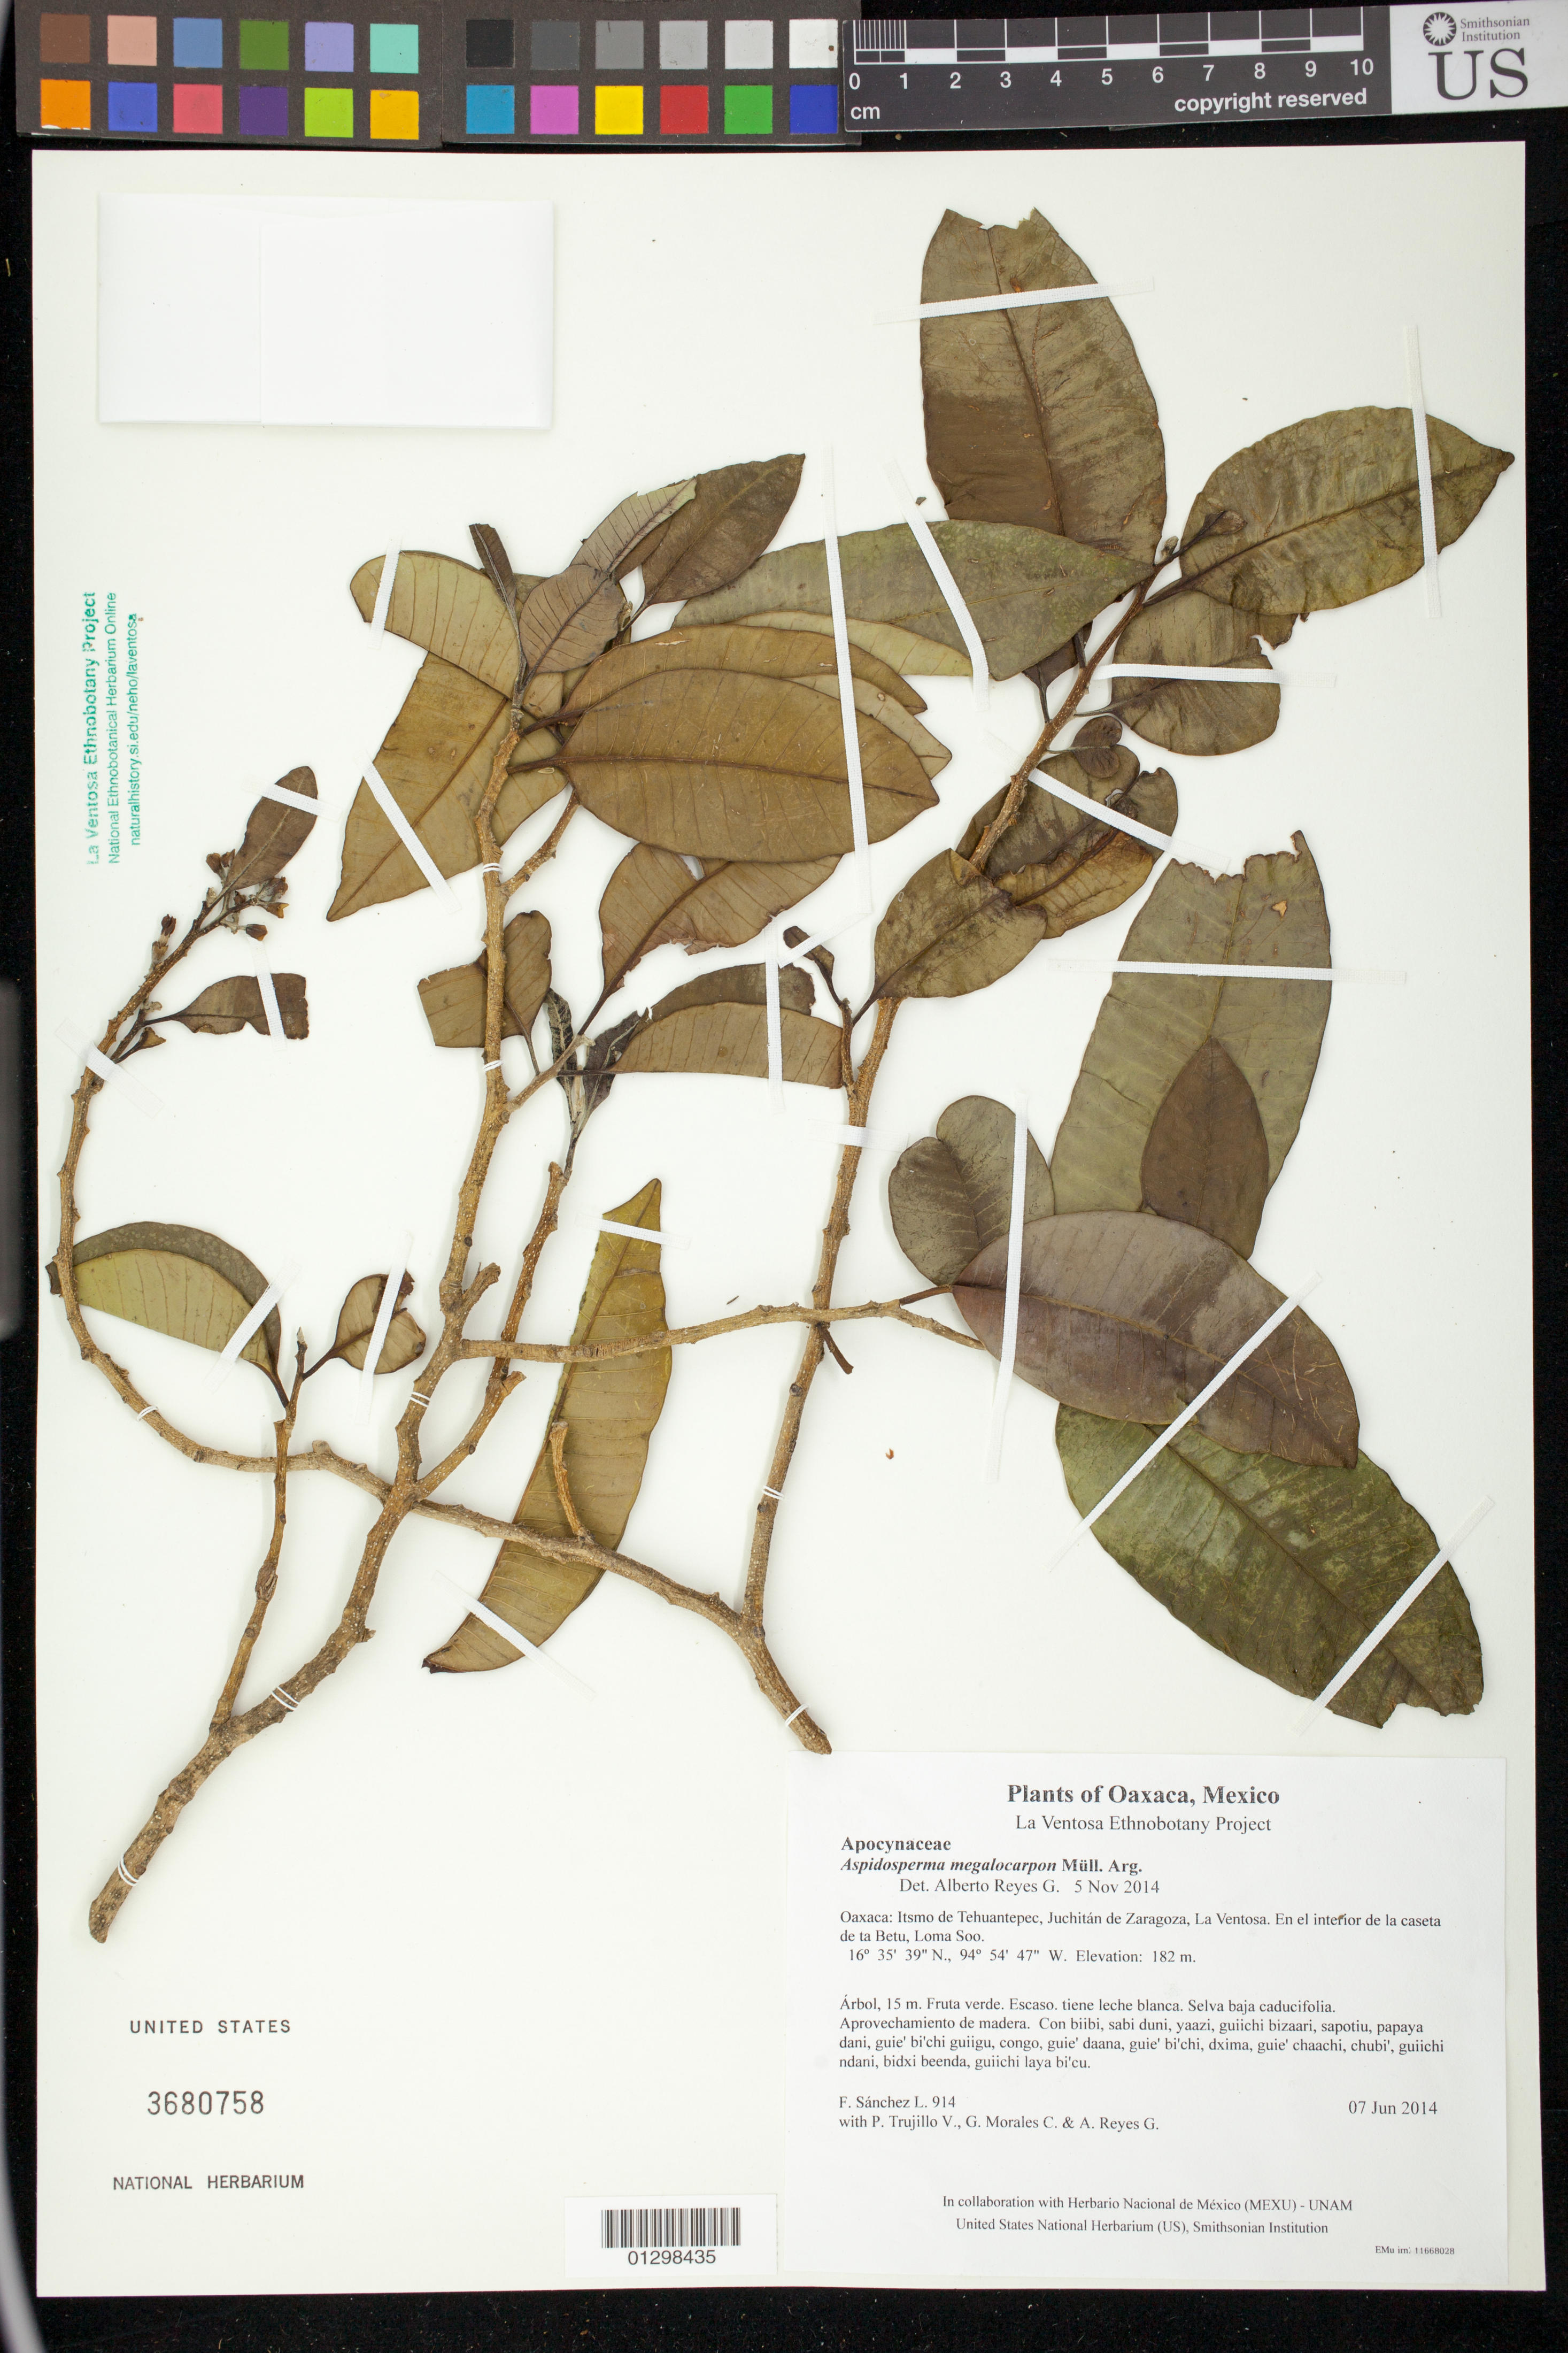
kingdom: Plantae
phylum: Tracheophyta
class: Magnoliopsida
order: Gentianales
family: Apocynaceae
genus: Aspidosperma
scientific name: Aspidosperma megalocarpon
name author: Müll. Arg.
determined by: Reyes García, A.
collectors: F. Sánchez L., P. Trujillo V., G. Morales C. & A. Reyes G.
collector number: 914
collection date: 2014-06-07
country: Mexico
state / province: Oaxaca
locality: Itsmo de Tehuantepec, Juchitán de Zaragoza, La Ventosa. En el interior de la caseta de ta Betu, Loma Soo.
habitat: Selva baja caducifolia. Aprovechamiento de madera.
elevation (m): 182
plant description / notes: JEBOT, MEXU, SERO, US; Yaga. 15 m. Cuaananaxhi naga'. Huaxie'.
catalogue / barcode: US 3680758